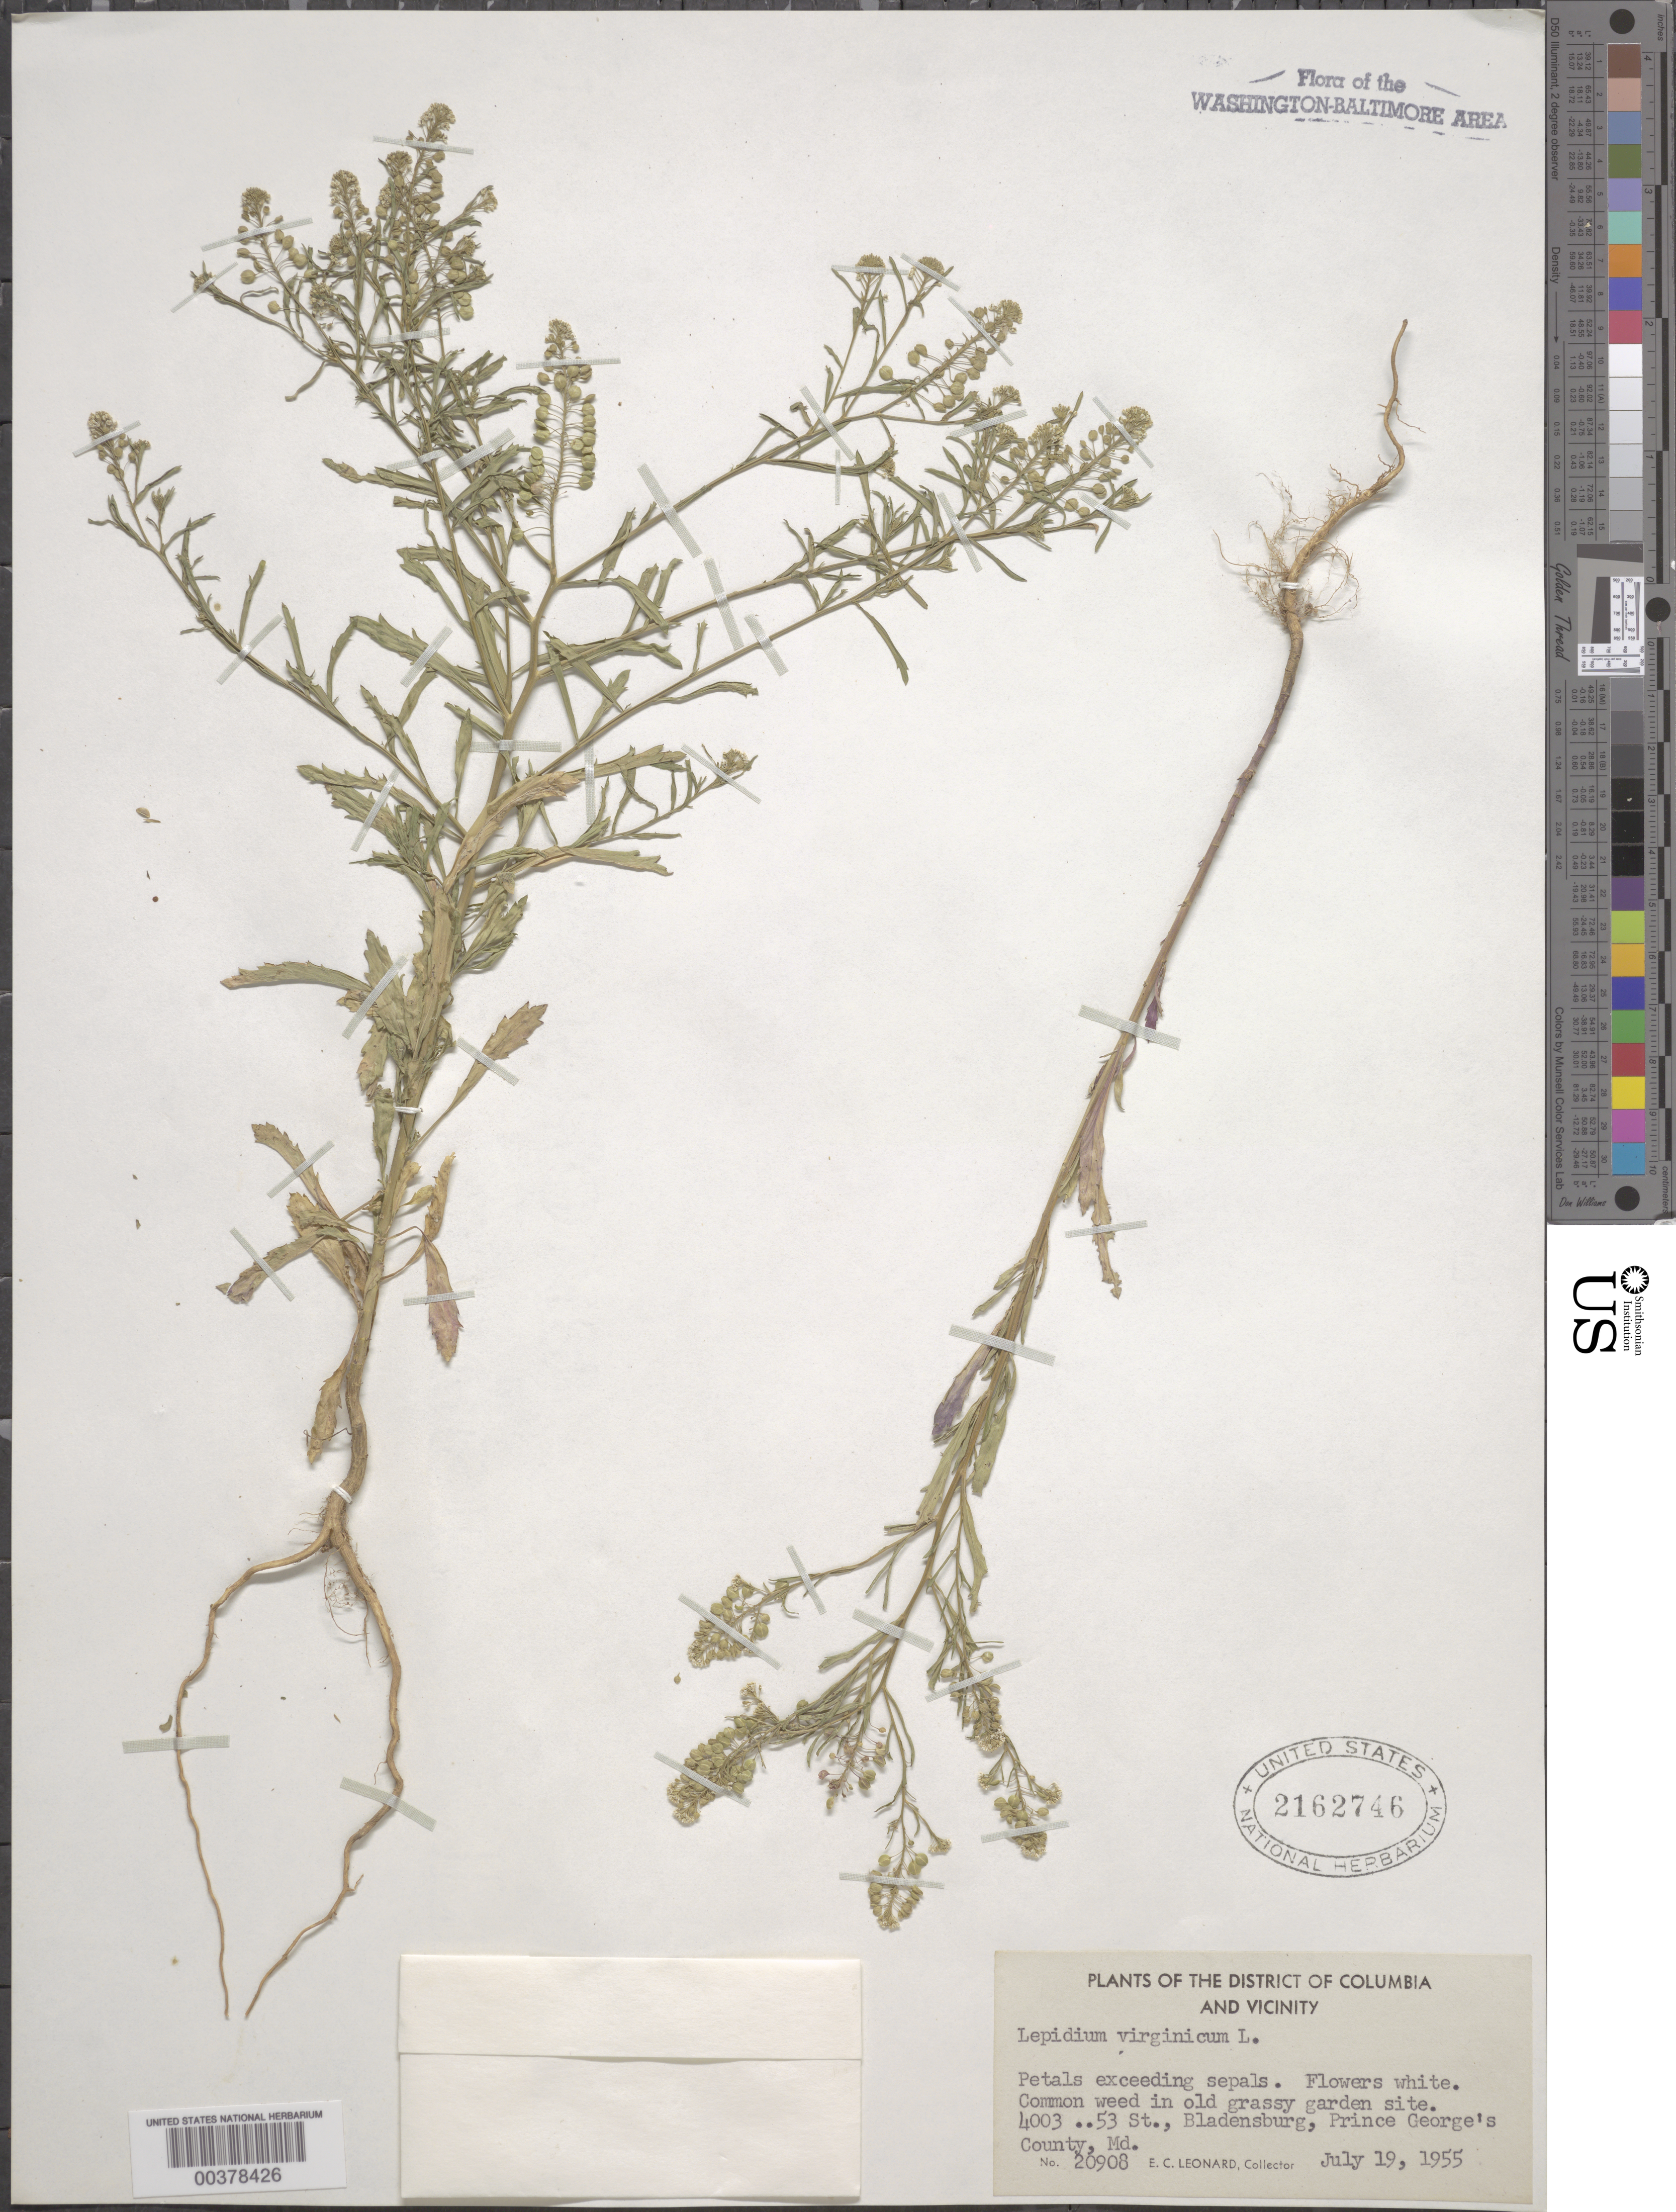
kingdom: Plantae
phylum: Tracheophyta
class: Magnoliopsida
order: Brassicales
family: Brassicaceae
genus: Lepidium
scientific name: Lepidium virginicum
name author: L.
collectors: E. C. Leonard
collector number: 20908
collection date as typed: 19 Jul 1955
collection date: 1955-07-19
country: United States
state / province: Maryland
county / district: Prince George's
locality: Bladensburg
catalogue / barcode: US 2162746